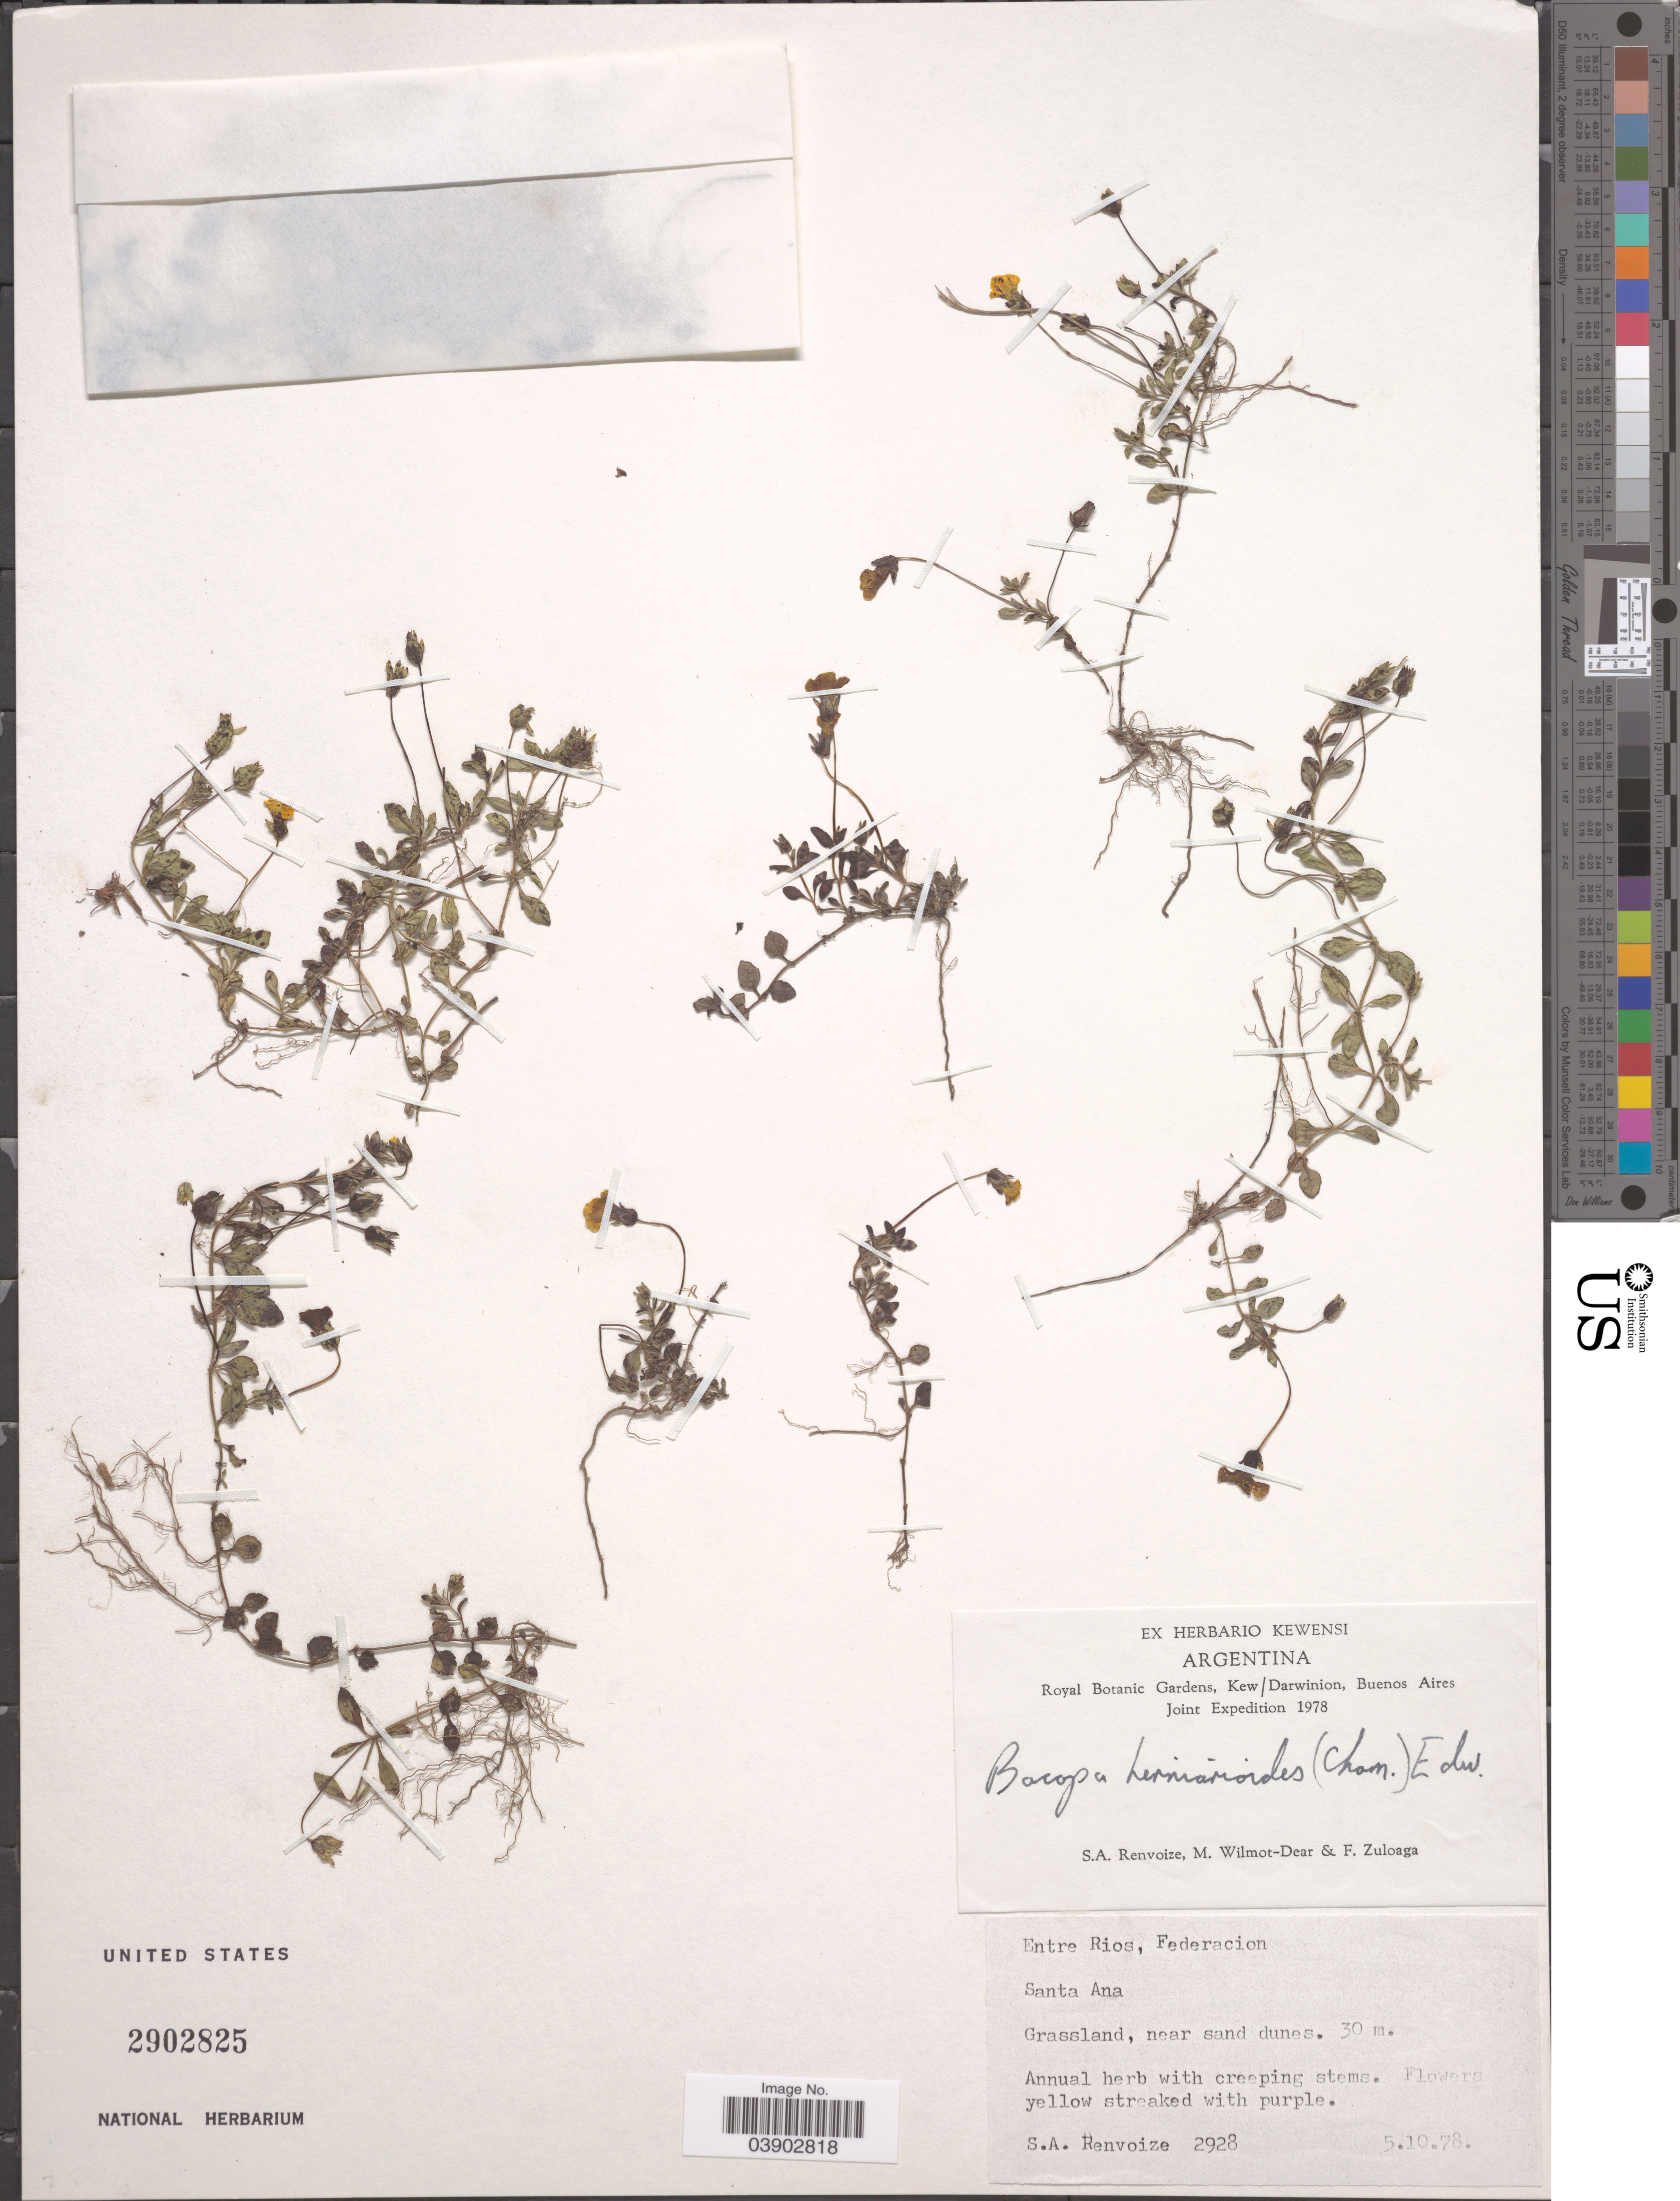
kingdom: Plantae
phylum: Tracheophyta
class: Magnoliopsida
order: Lamiales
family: Plantaginaceae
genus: Mecardonia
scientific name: Mecardonia tenella var. tenella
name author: (Cham. & Schltdl.) Pennell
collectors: S. A. Renvoize, M. Wilmot-Dear & F. Zuloaga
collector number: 2928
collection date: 1978-10-05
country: Argentina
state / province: Entre Rios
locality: Entre Rios, Federacion. Santa Ana.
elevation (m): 30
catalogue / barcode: US 2902825